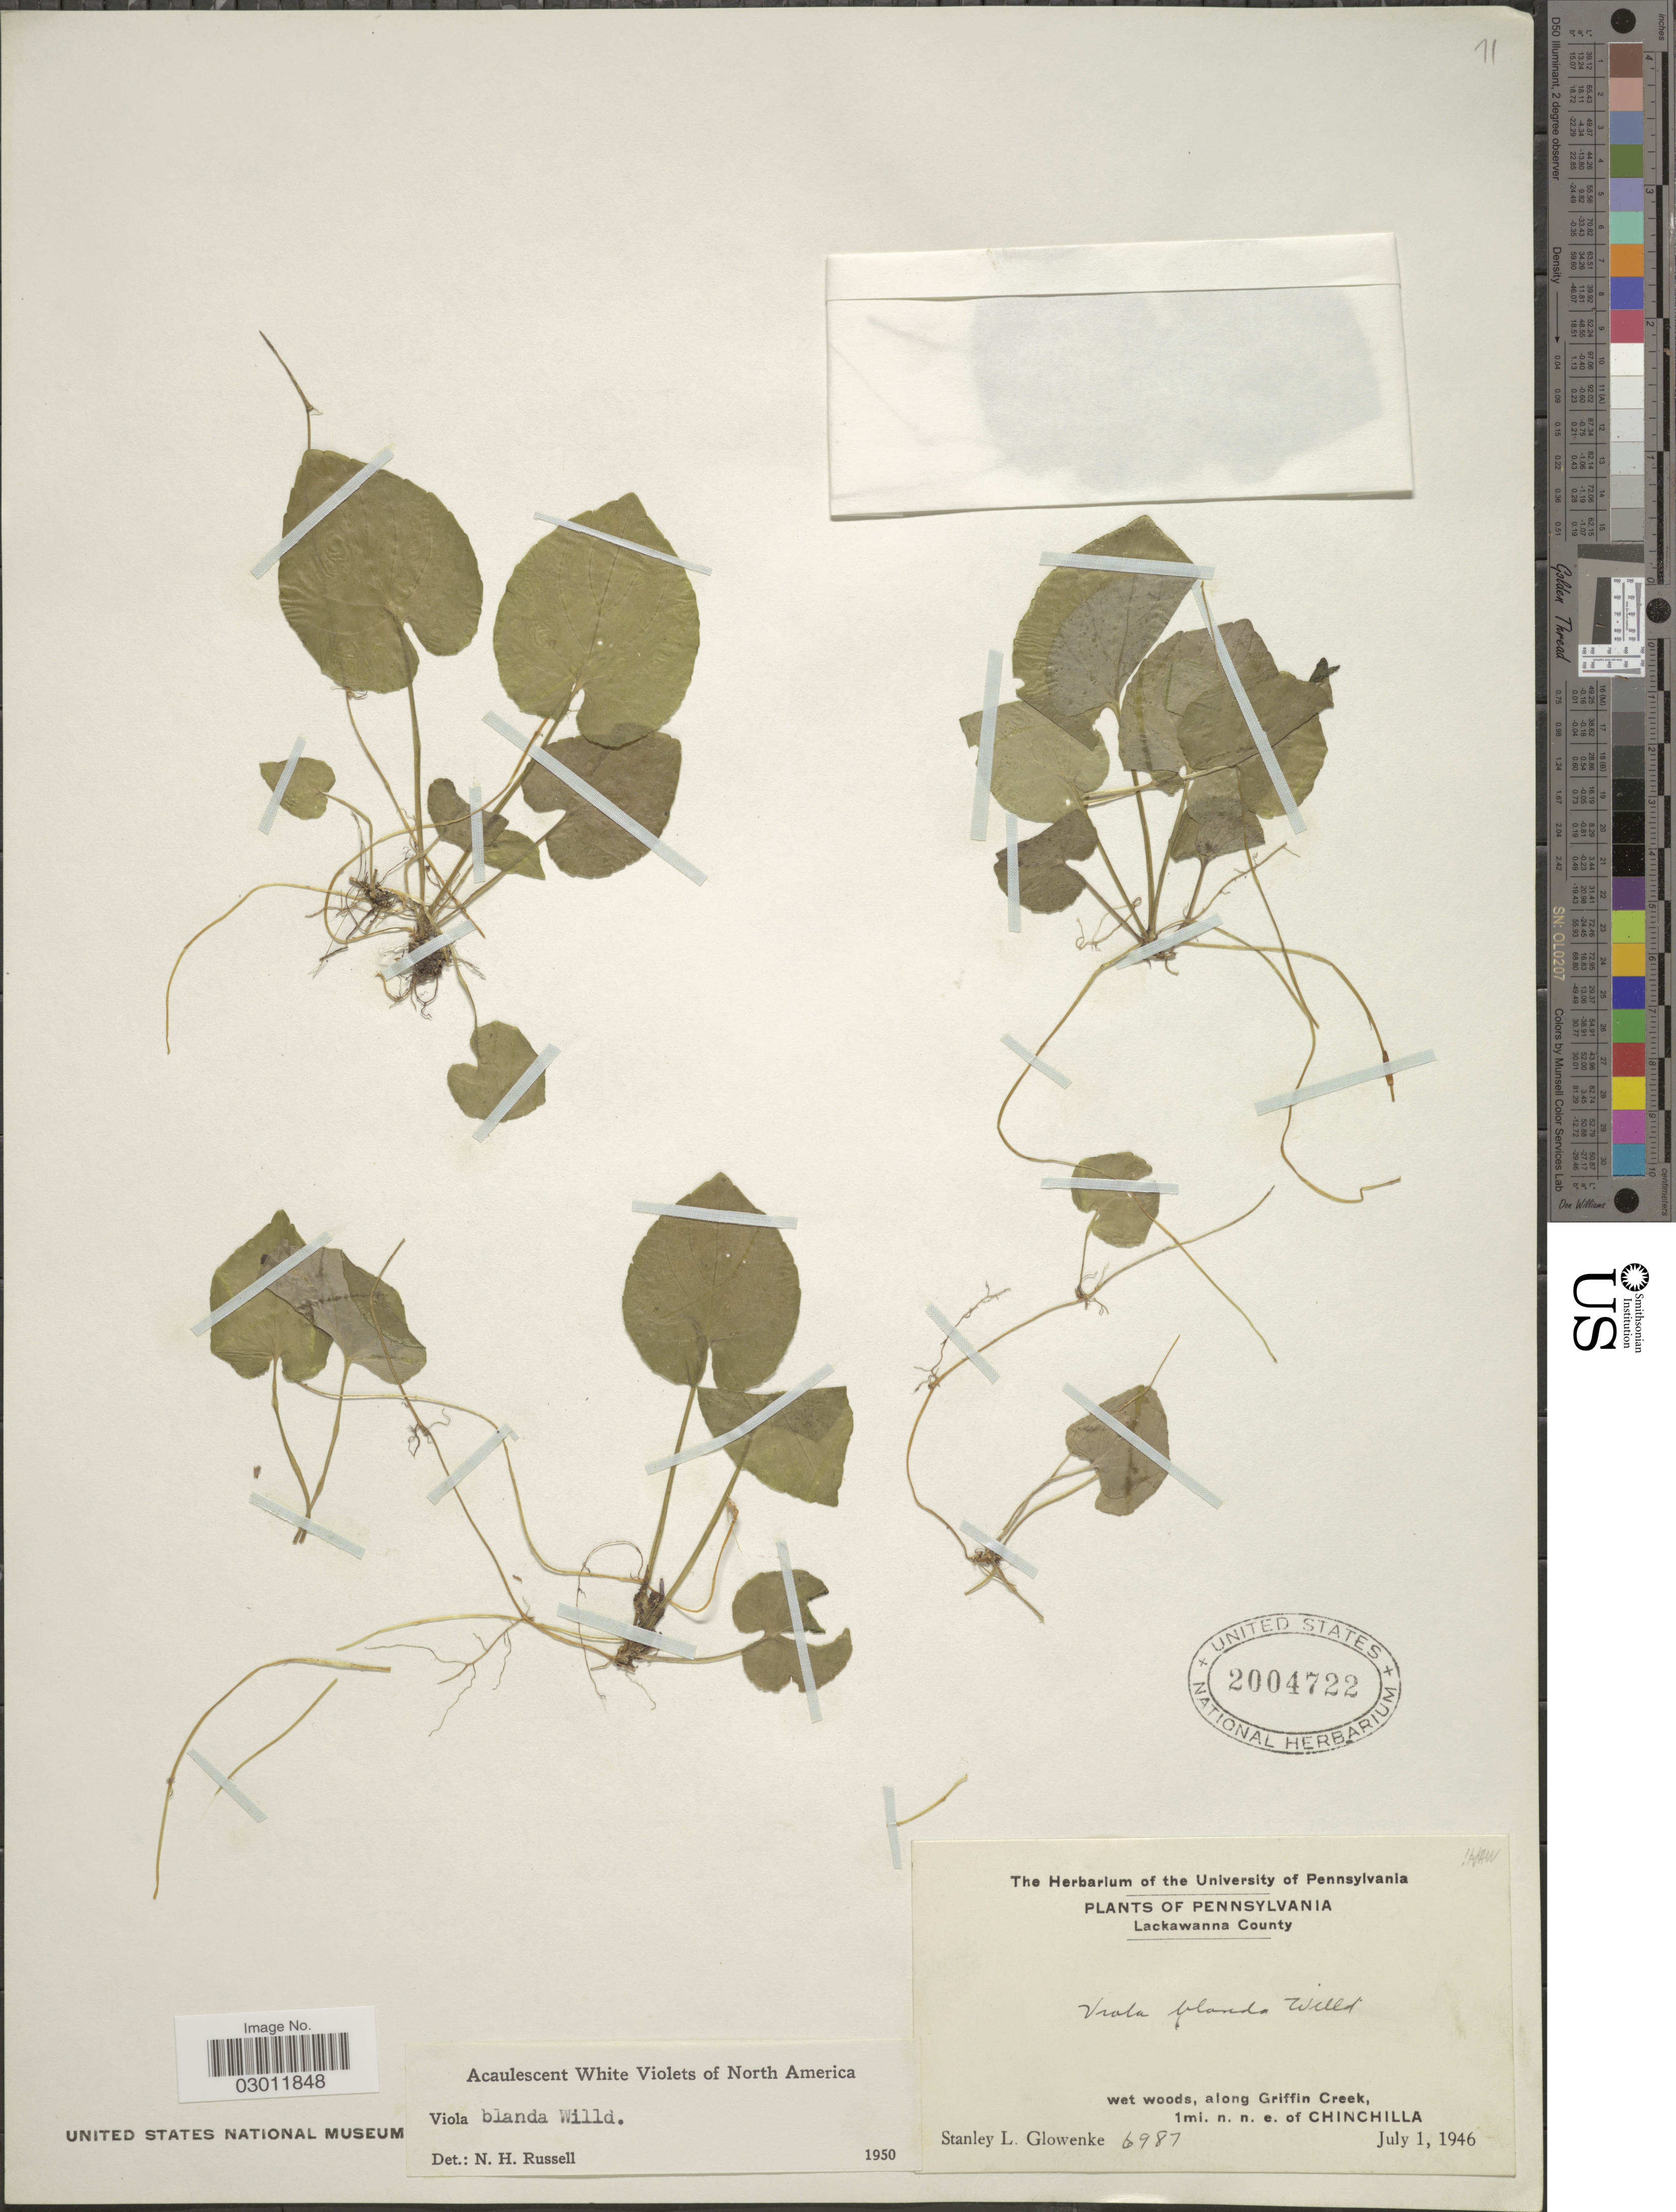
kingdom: Plantae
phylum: Tracheophyta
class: Magnoliopsida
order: Malpighiales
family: Violaceae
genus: Viola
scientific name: Viola blanda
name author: Willd.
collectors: S. Glowenke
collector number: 6987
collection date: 1946-07-01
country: United States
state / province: Pennsylvania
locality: Lackawanna County. Along Griffin Creek, 1 mi. n.n.e. of Chinchilla.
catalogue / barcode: US 2004722